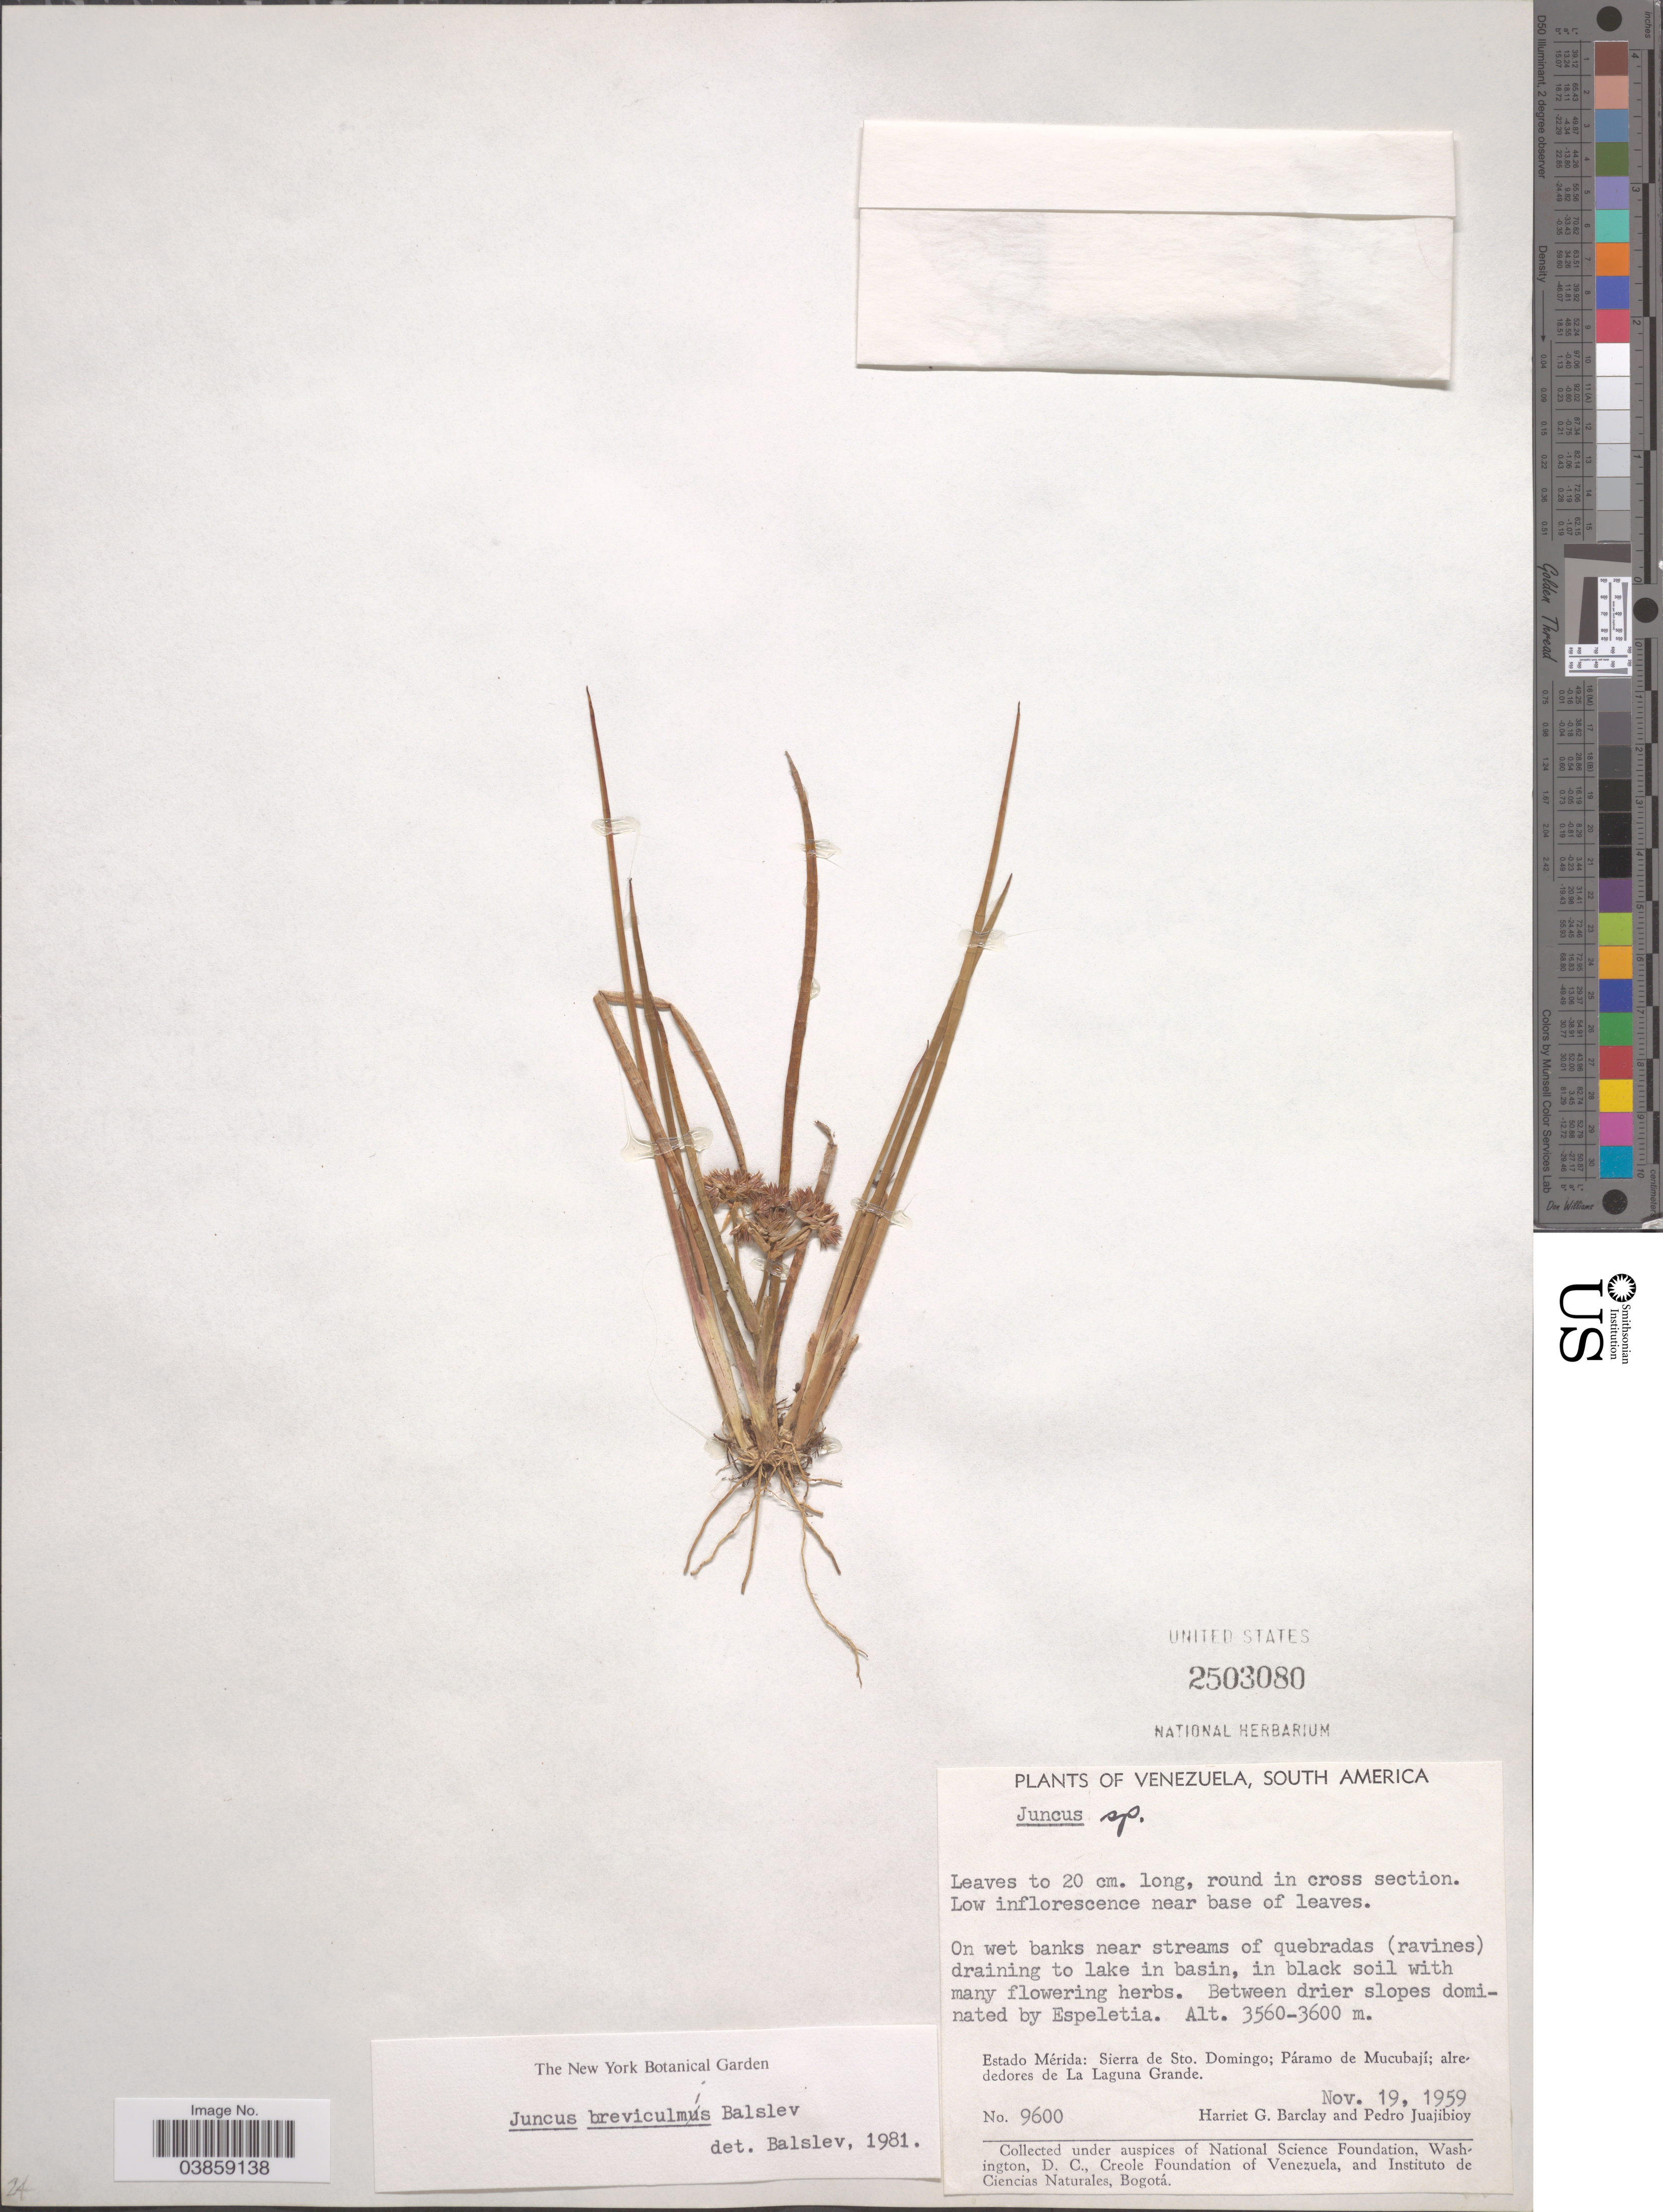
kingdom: Plantae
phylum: Tracheophyta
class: Liliopsida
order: Poales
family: Juncaceae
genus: Juncus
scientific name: Juncus breviculmis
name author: Balslev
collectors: H. G. Barclay & P. Juajibioy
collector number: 9600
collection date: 1959-11-19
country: Venezuela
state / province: Merida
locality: Sierra de Sto. Domingo; Páramo de Mucubají; alrededores de La Laguna Grande.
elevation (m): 3560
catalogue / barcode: US 2503080